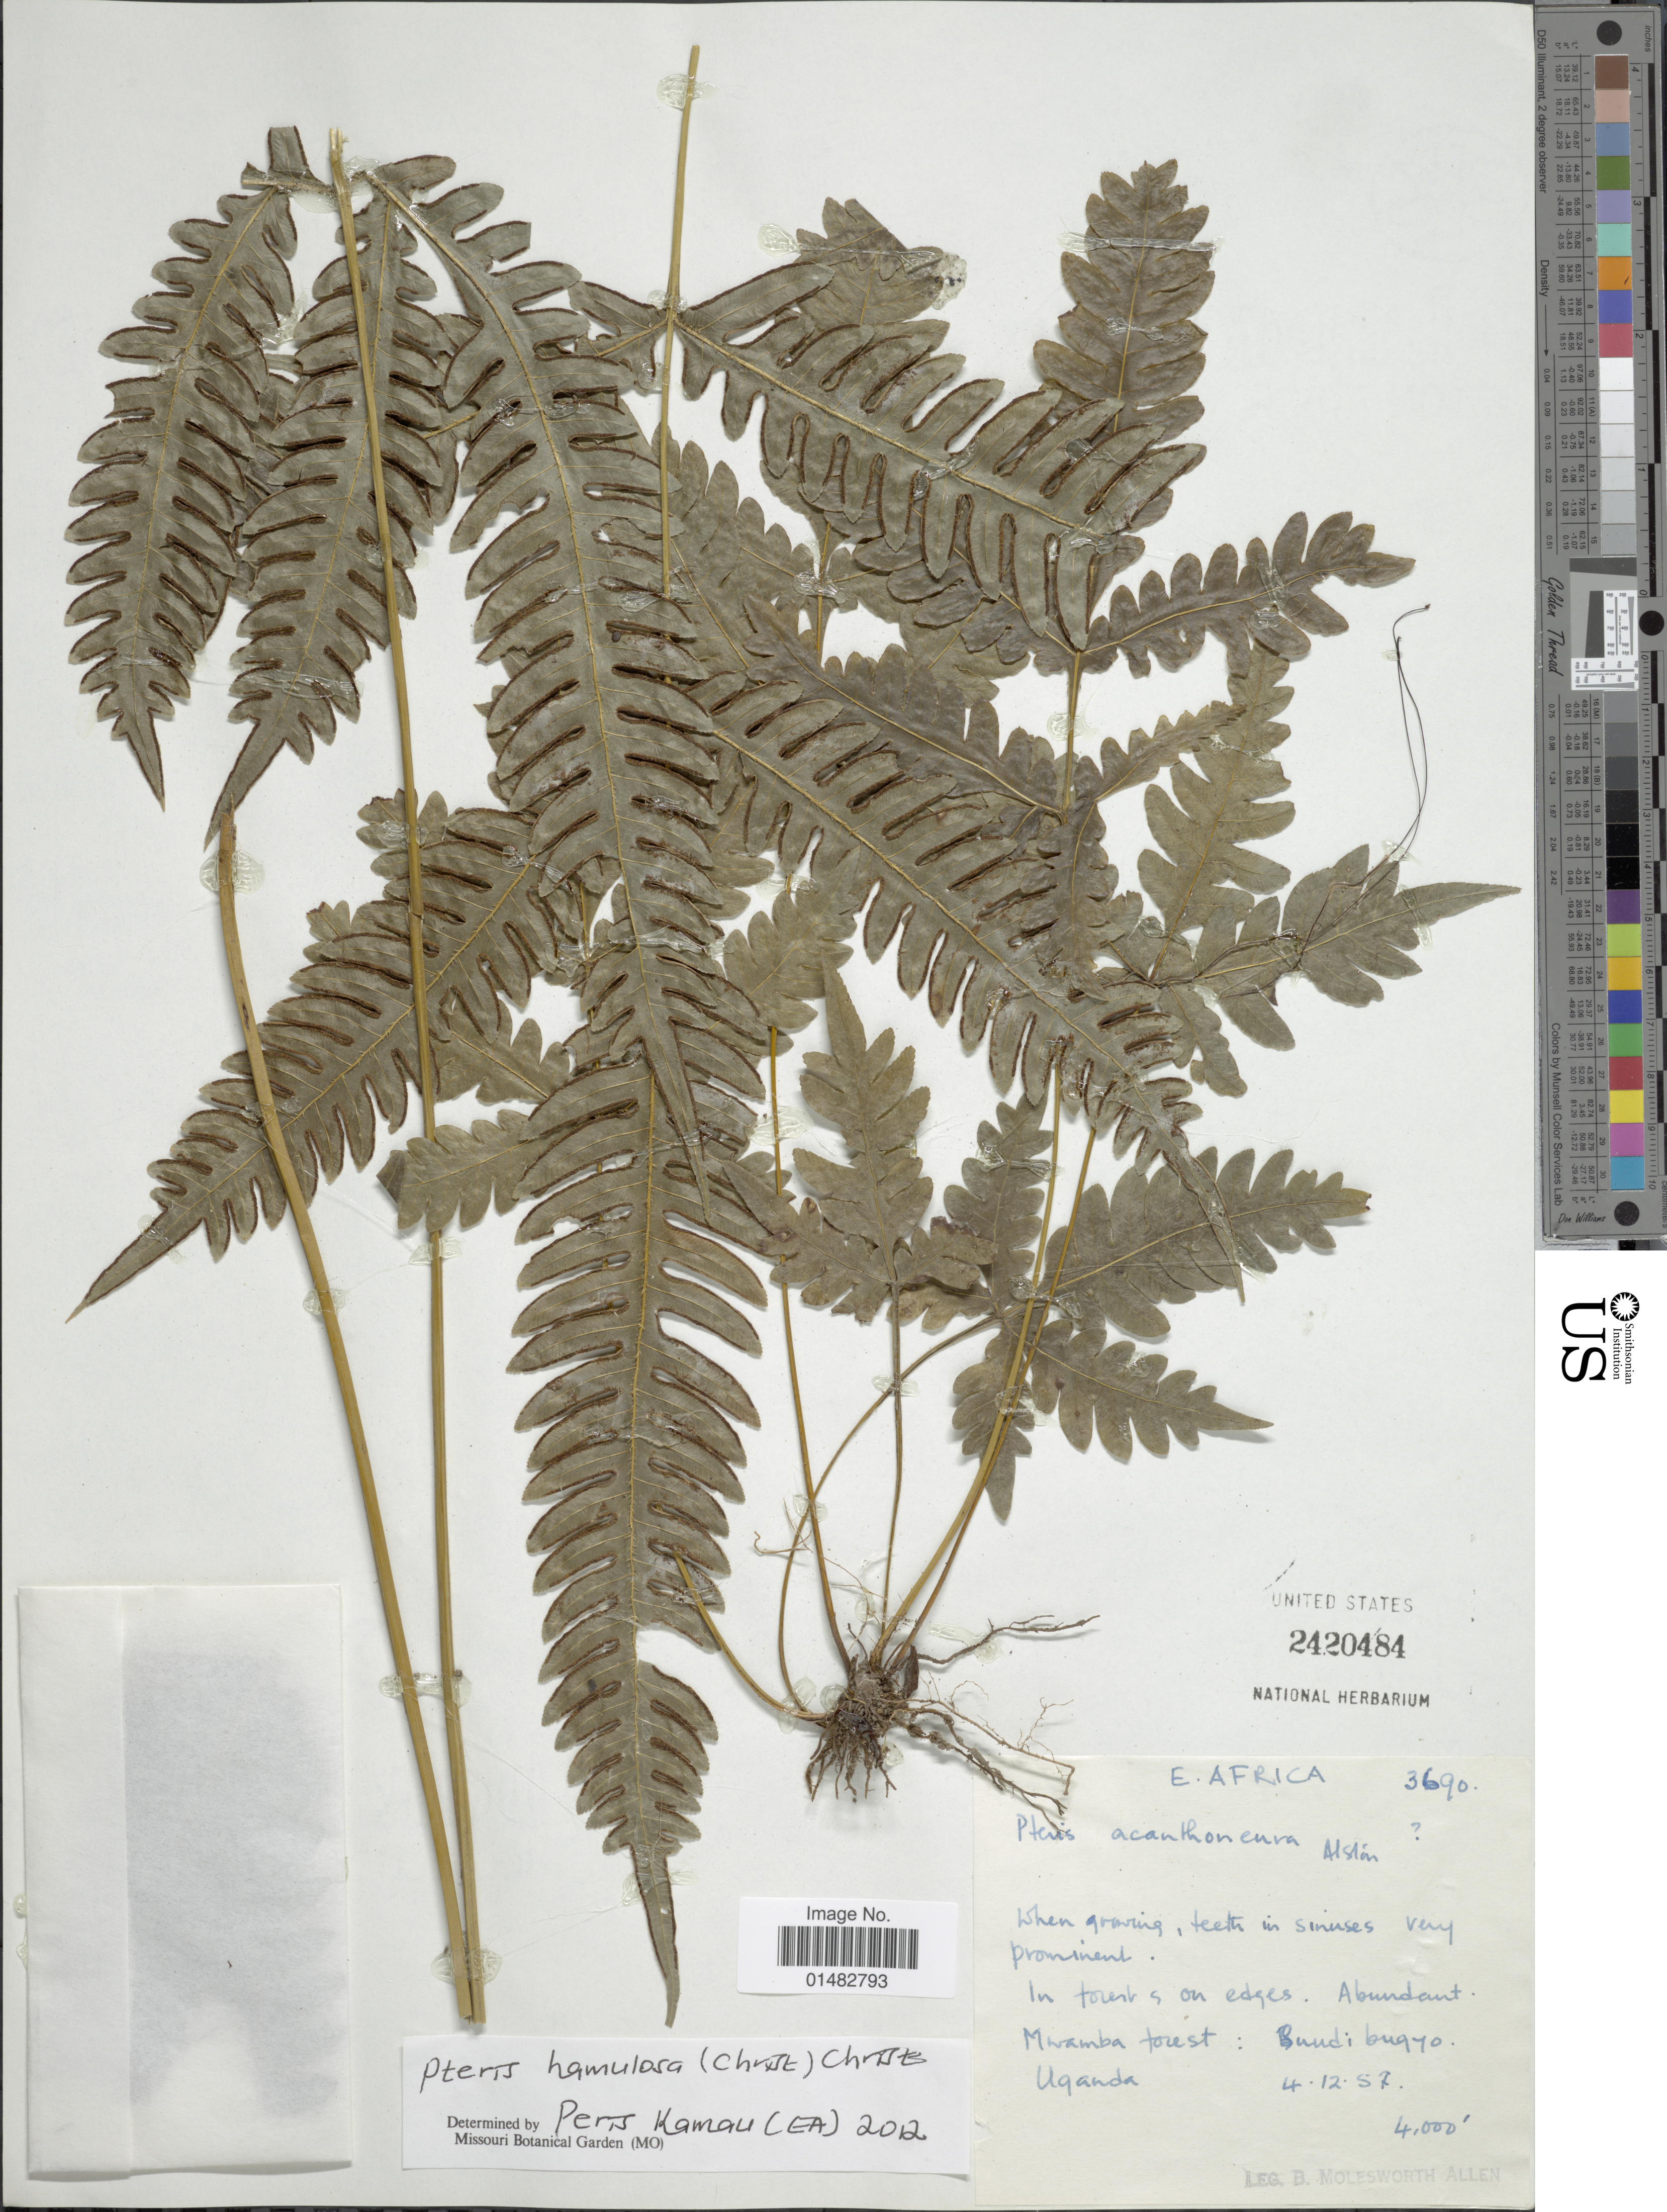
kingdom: Plantae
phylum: Tracheophyta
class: Polypodiopsida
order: Polypodiales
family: Pteridaceae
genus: Pteris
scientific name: Pteris dentata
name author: Forssk.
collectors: B. E. G. Molesworth-Allen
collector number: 3690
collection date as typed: Transcribed d/m/y: 4/12/57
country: Uganda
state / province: Western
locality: In forests on edges, abundant. Mwamba forest: Bundibugyo, E. Africa.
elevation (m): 1219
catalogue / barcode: US 2420584